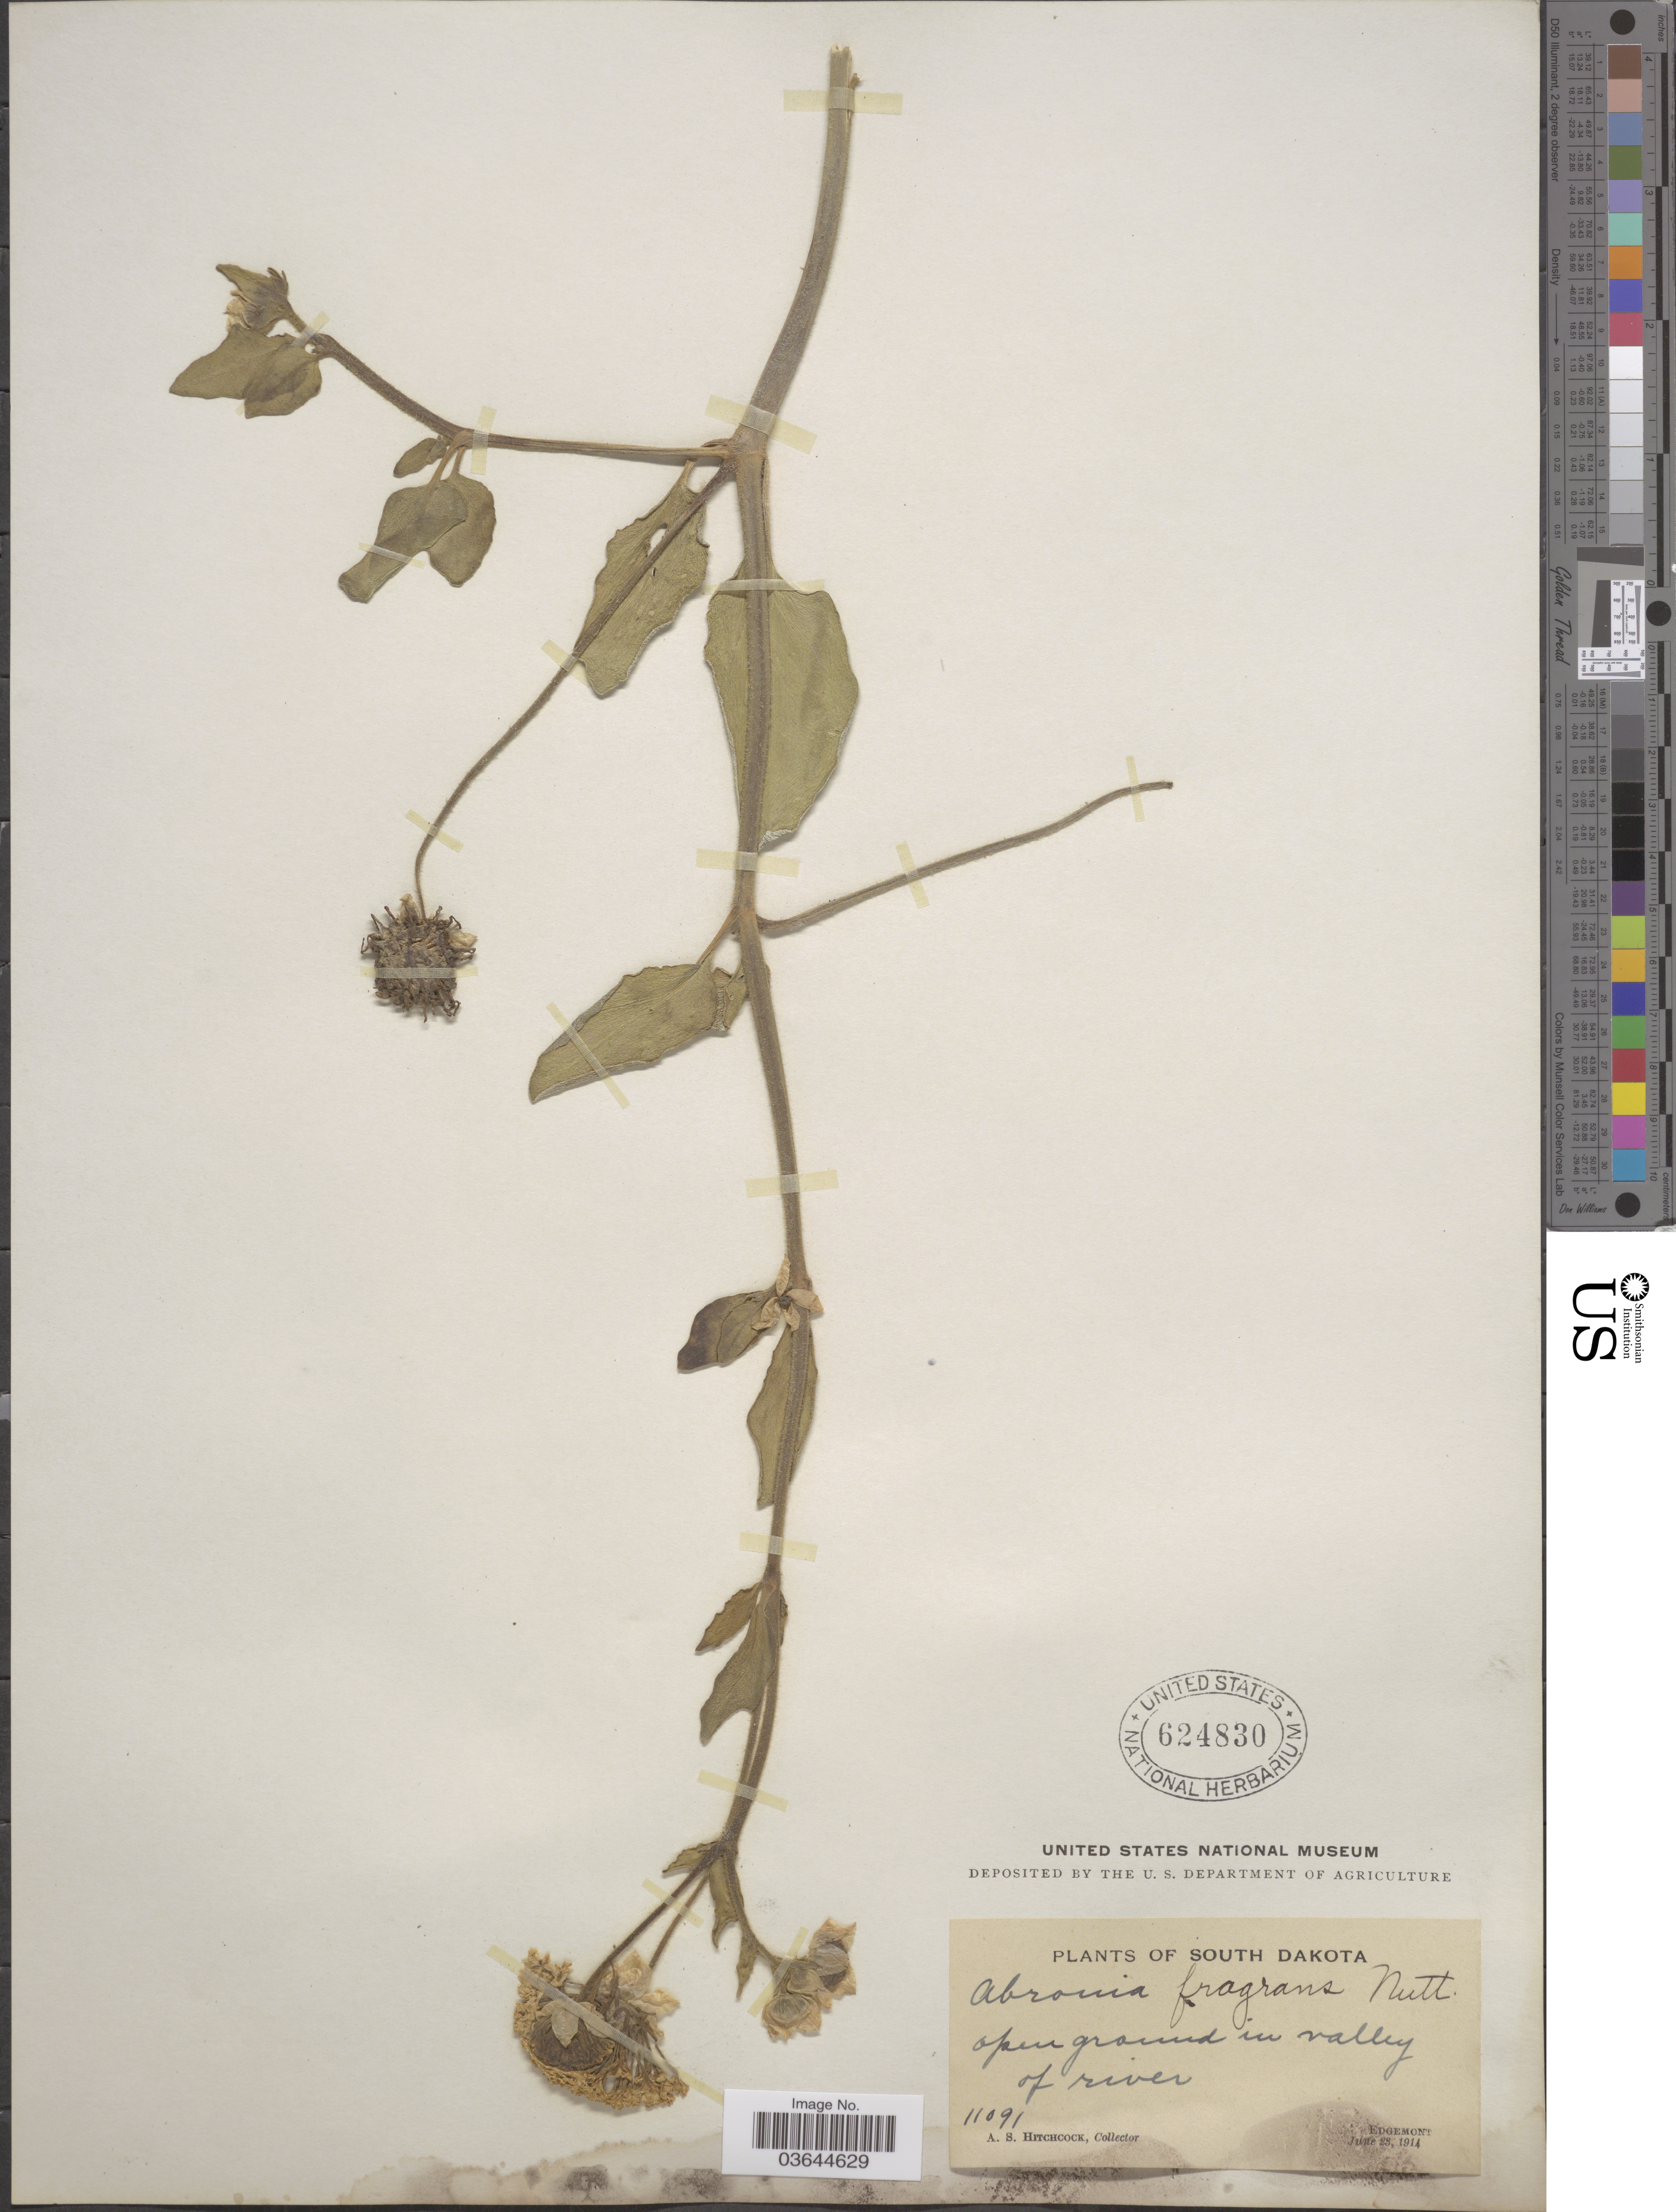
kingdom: Plantae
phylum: Tracheophyta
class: Magnoliopsida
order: Caryophyllales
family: Nyctaginaceae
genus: Abronia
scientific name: Abronia fragrans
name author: Nutt. ex Hook.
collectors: A. S. Hitchcock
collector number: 11091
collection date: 1914-06-23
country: United States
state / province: South Dakota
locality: Open ground in valley of river. Edgemont.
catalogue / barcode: US 624830